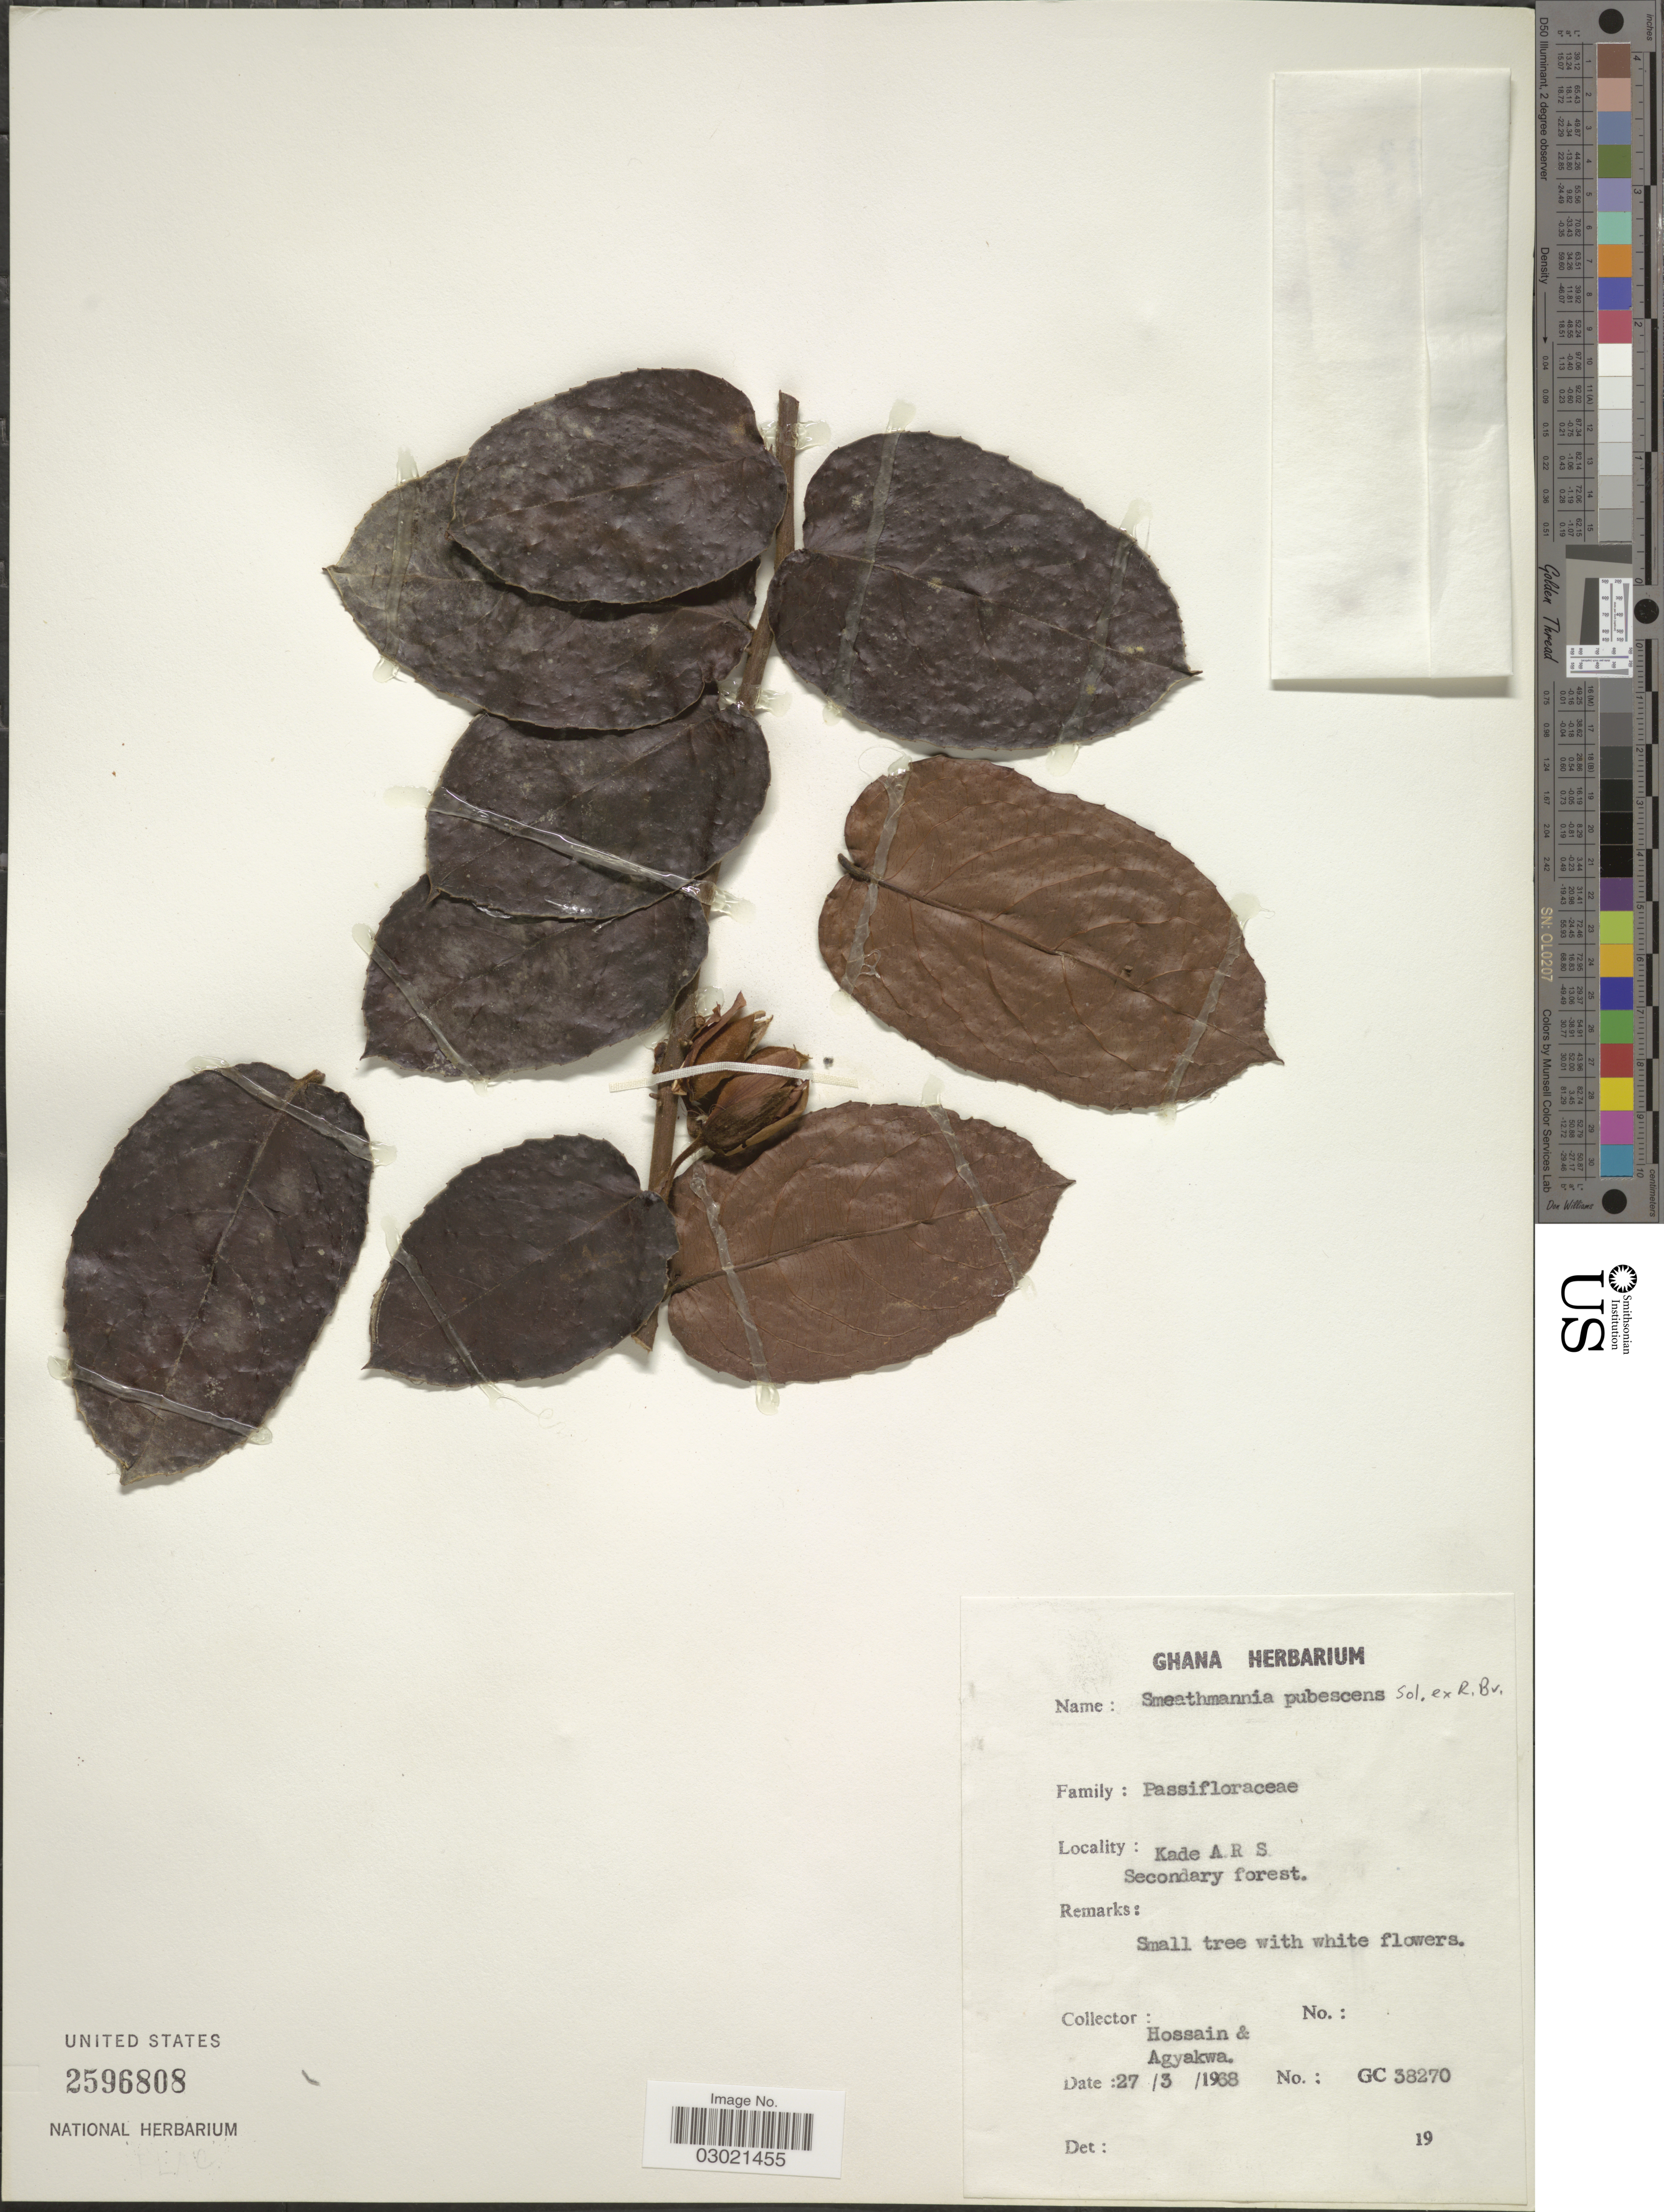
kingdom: Plantae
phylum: Tracheophyta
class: Magnoliopsida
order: Malpighiales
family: Passifloraceae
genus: Smeathmannia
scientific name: Smeathmannia pubescens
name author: Sol. ex R. Br.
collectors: Hossain & Agyakwah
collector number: GC 38270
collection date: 1968-03-27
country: Ghana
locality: Kade A R S.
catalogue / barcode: US 2596808